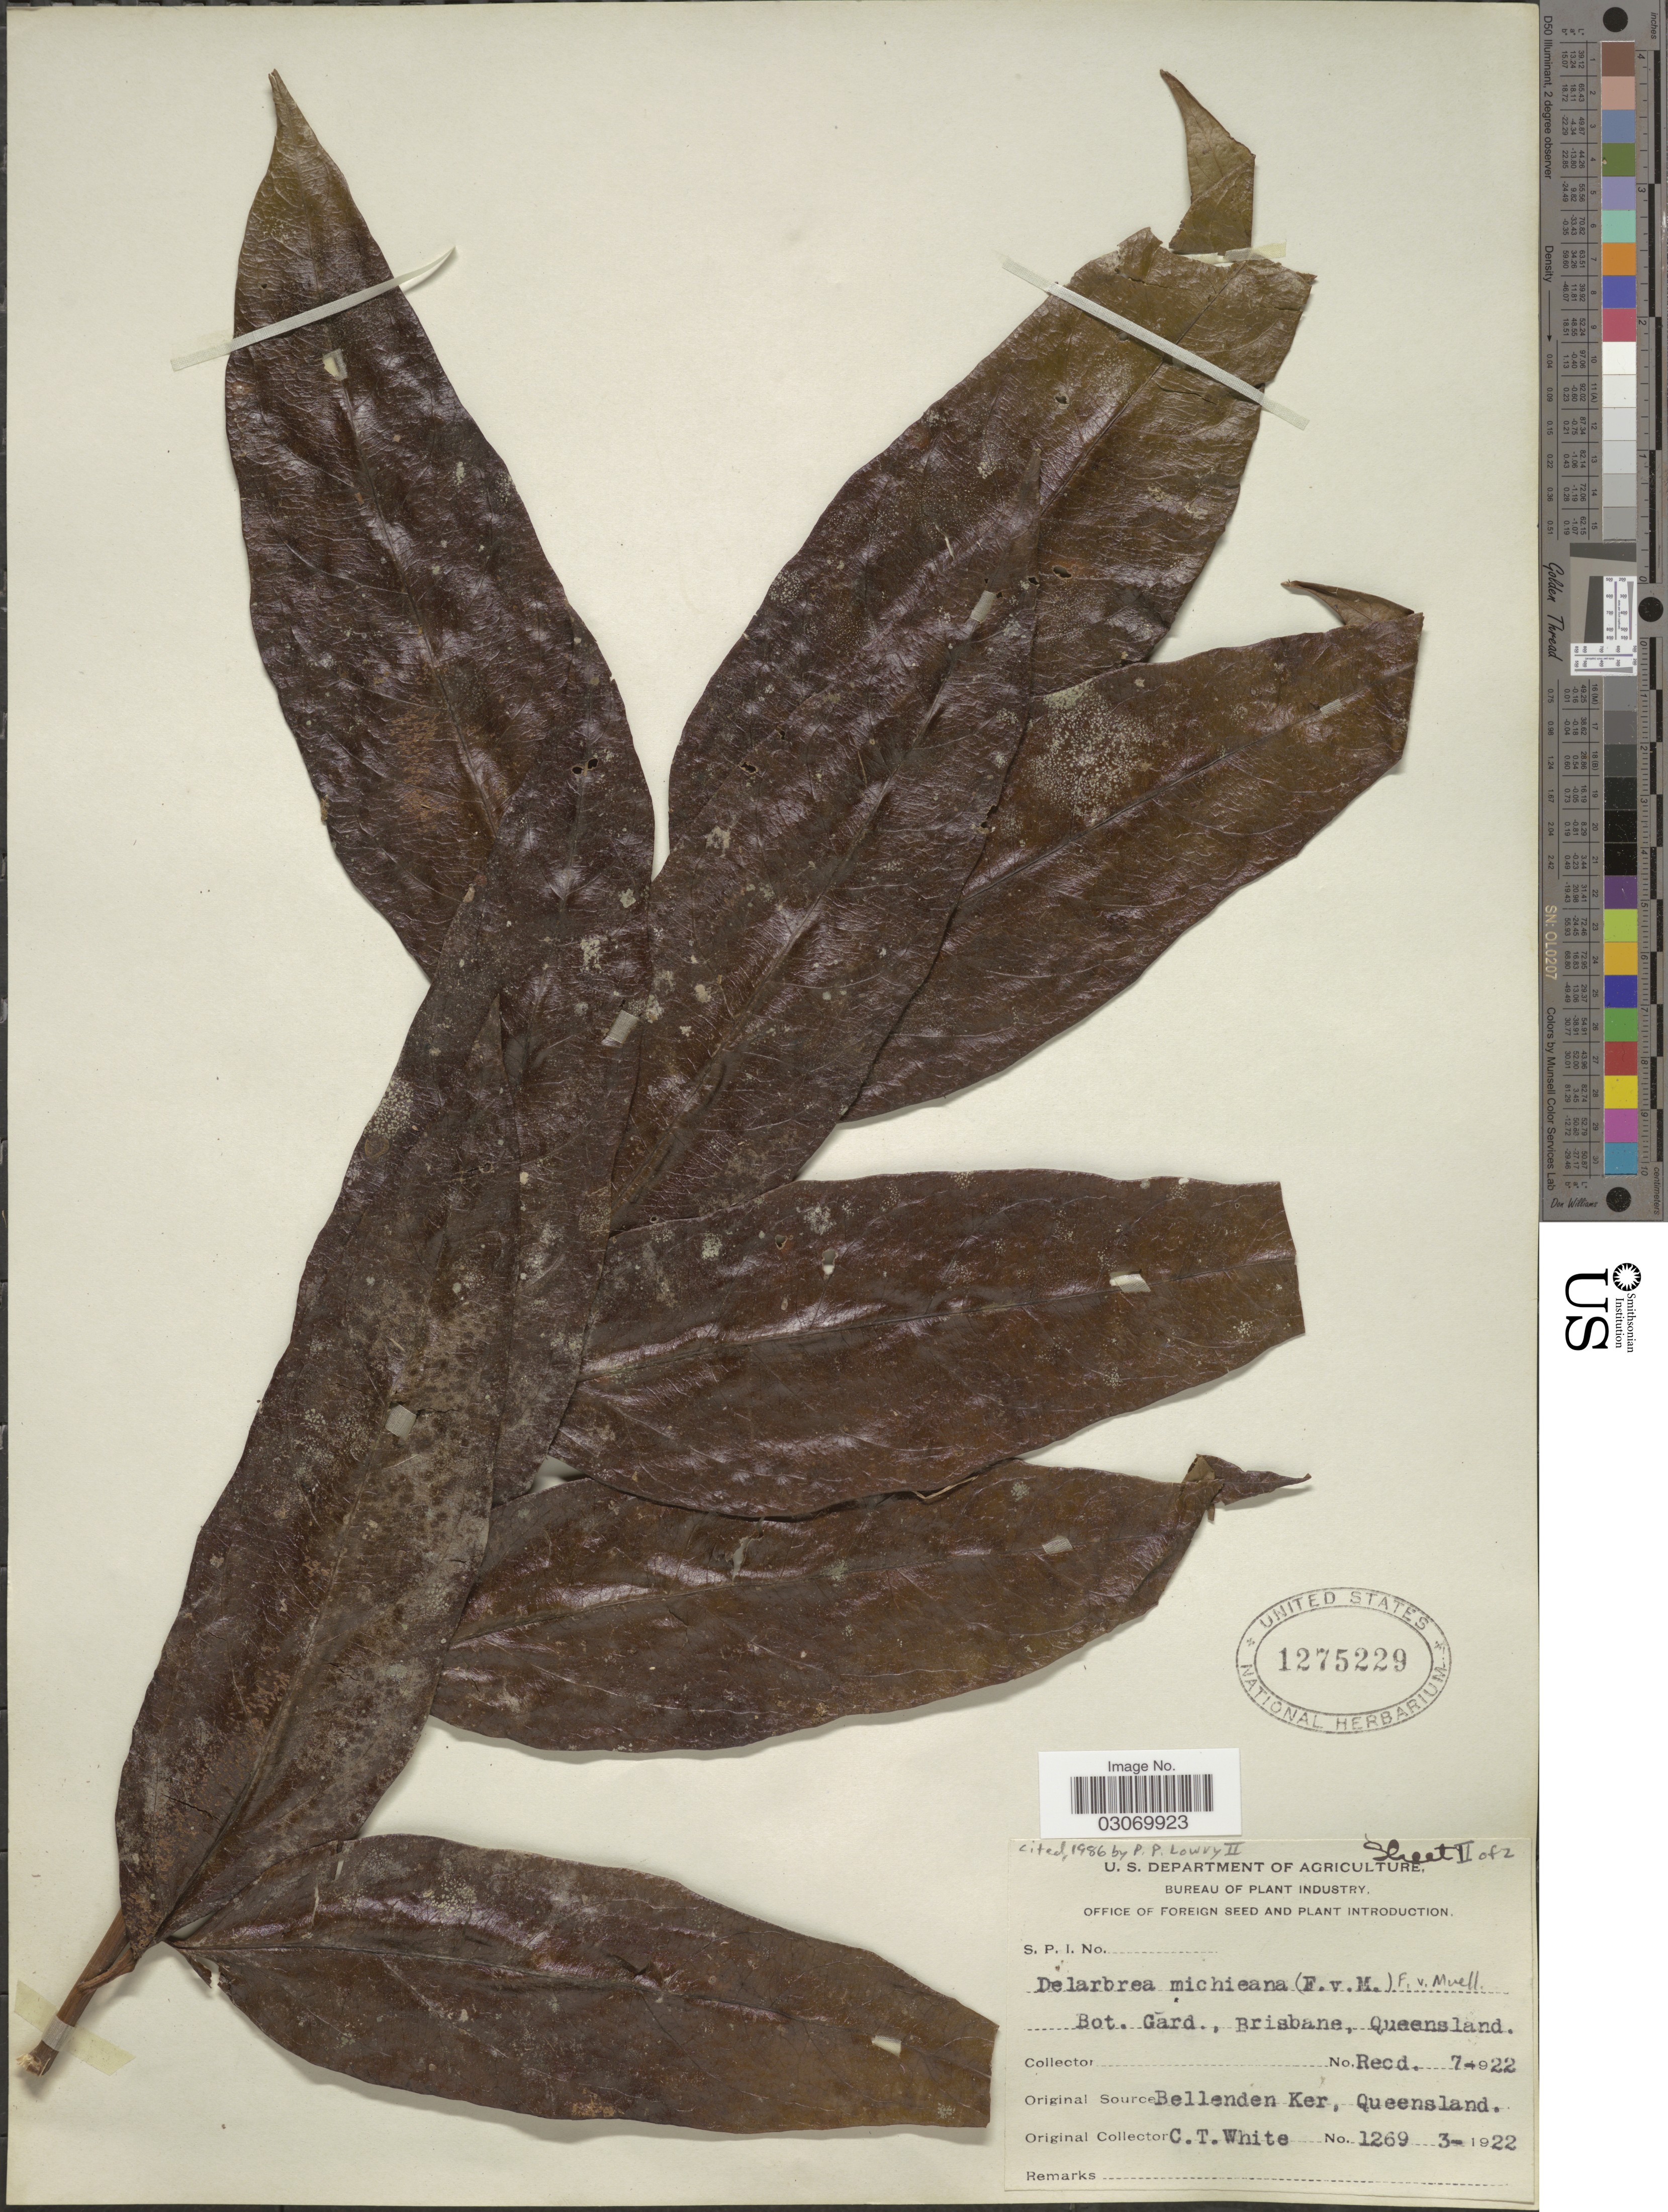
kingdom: Plantae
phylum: Tracheophyta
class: Magnoliopsida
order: Apiales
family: Myodocarpaceae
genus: Delarbrea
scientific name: Delarbrea michieana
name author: (F. Muell.) F. Muell.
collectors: C. T. White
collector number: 1269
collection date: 1922-03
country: Australia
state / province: Queensland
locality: Bellenden Ker., Queensland.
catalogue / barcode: US 1275229